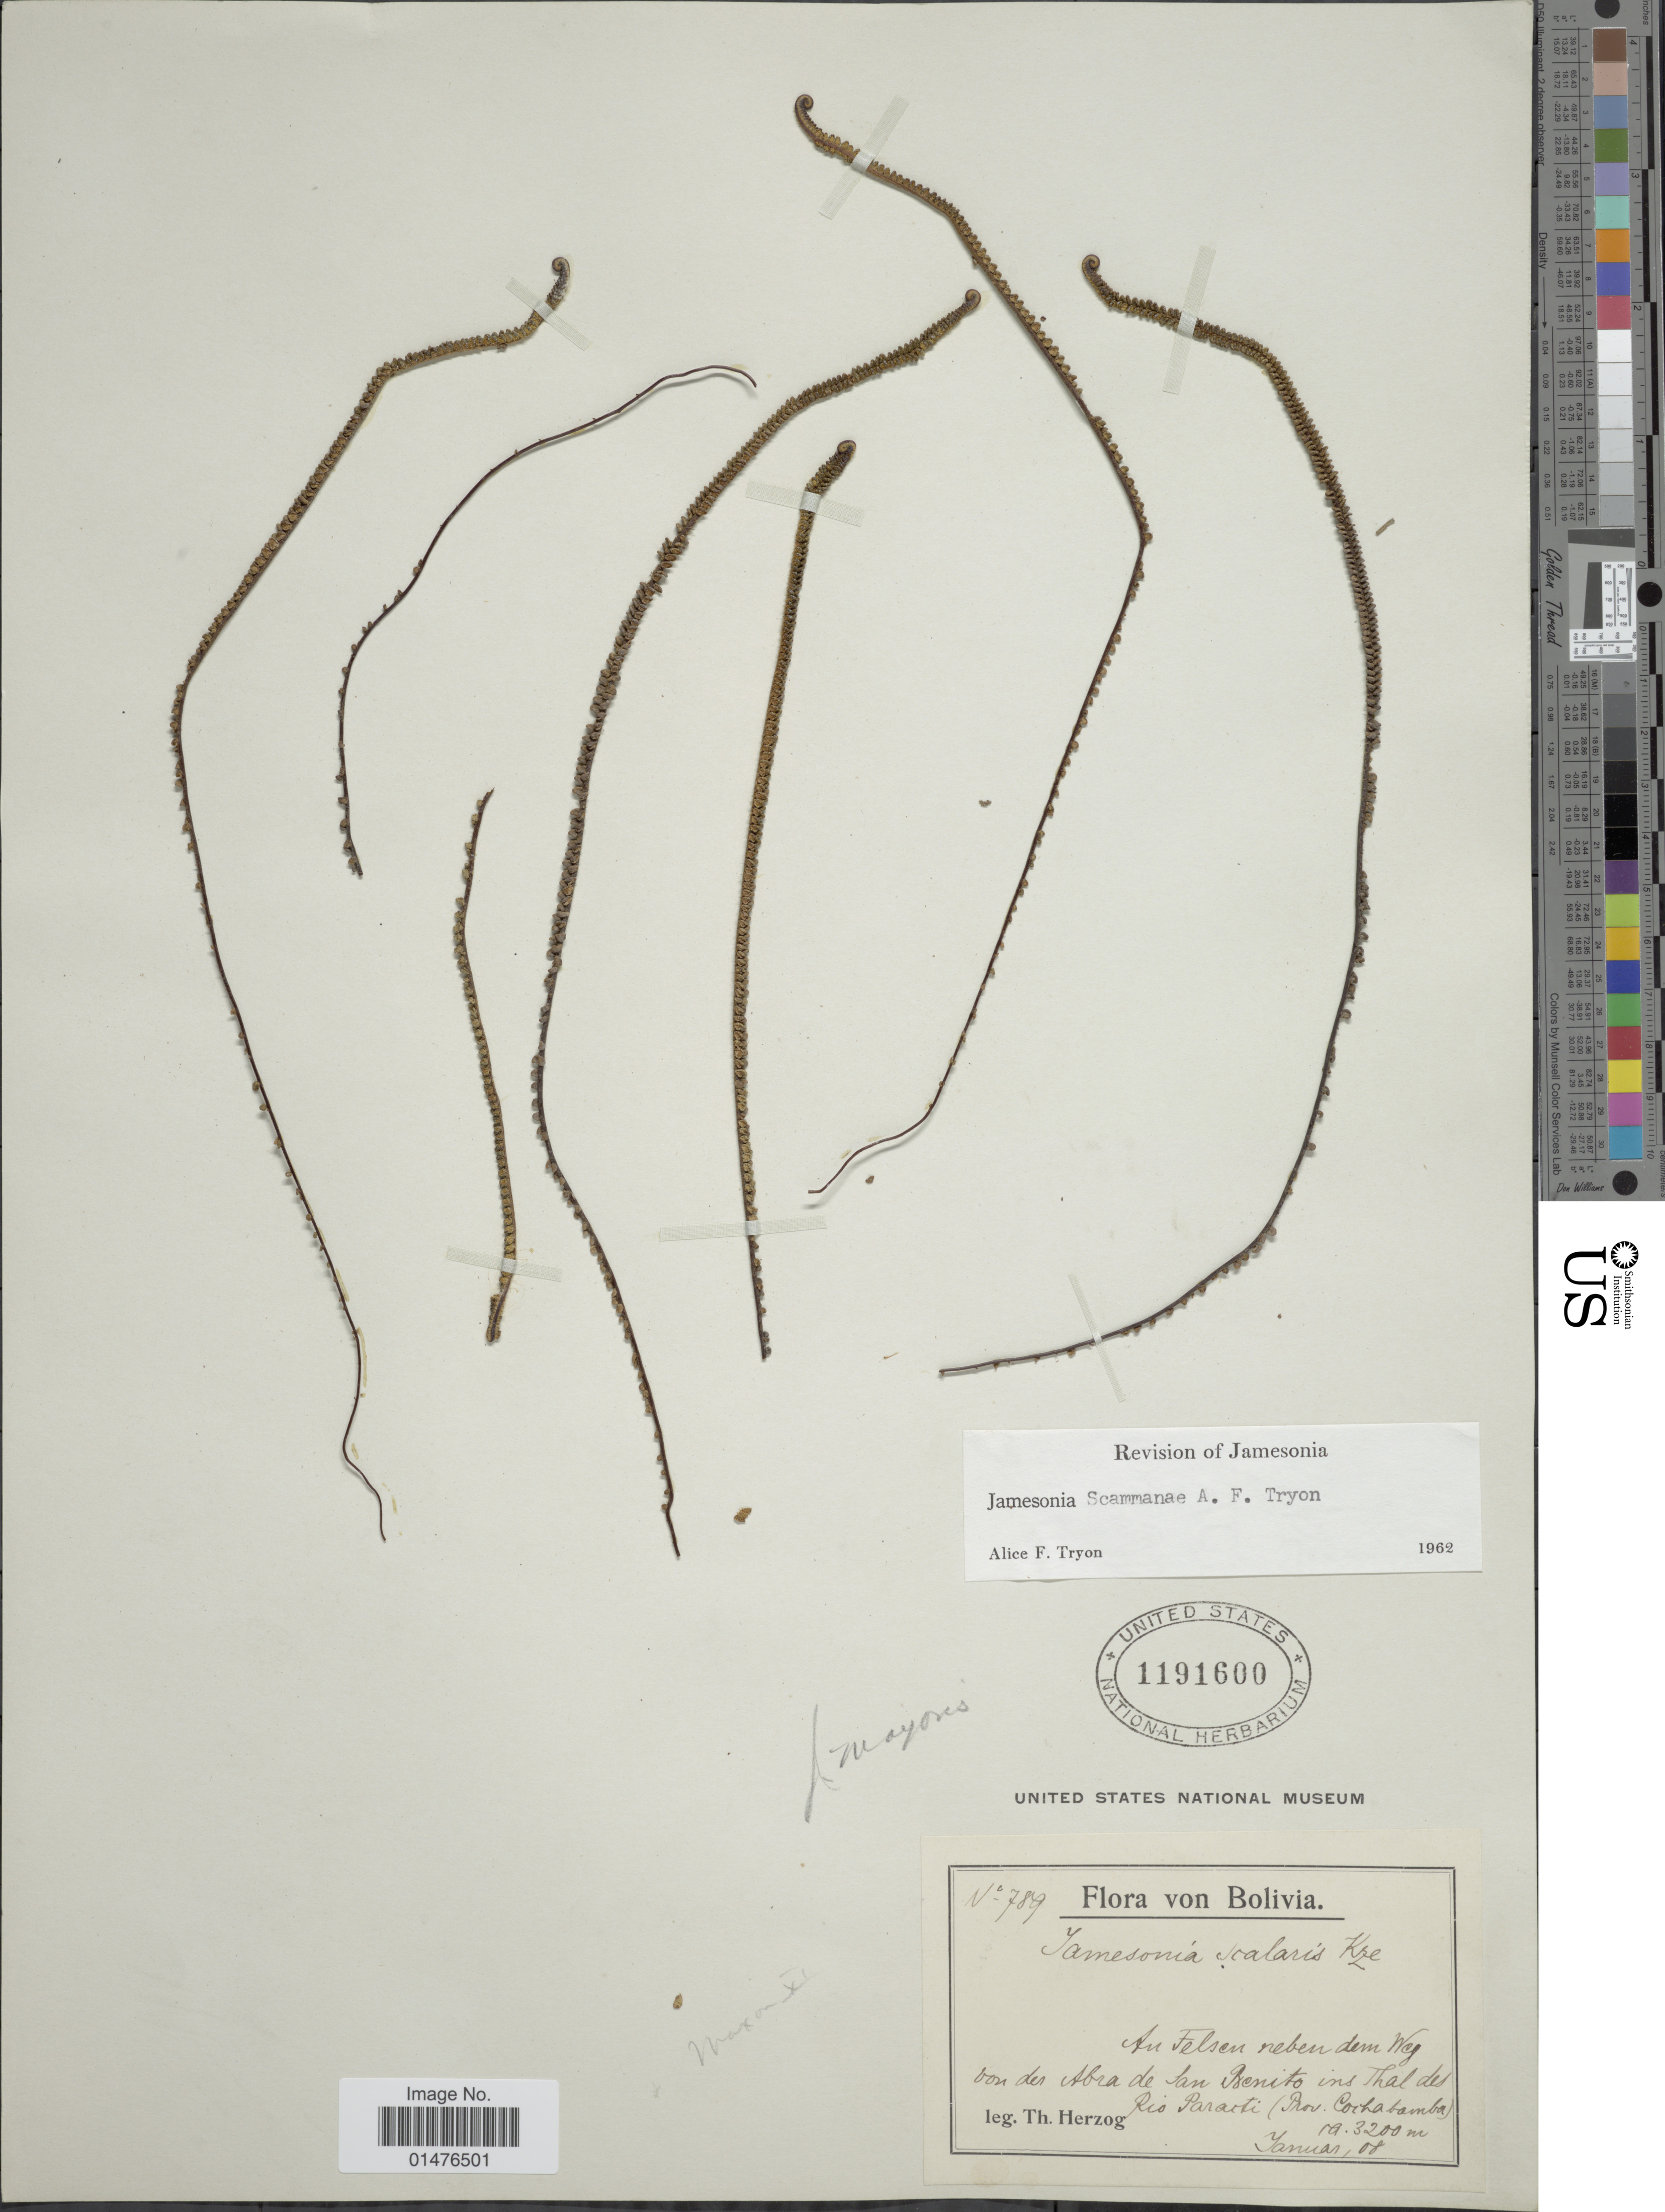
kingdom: Plantae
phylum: Tracheophyta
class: Polypodiopsida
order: Polypodiales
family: Pteridaceae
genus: Jamesonia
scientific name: Jamesonia scammanae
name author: A.F. Tryon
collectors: T. K. J. Herzog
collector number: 789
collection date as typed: Transcribed d/m/y: /1/8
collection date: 1908-01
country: Bolivia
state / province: Cochabamba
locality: An Felsen neben dem Weg von den Abra de San Benito ins Thal des Rio Pararti (Prov. Cochabamba)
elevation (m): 3200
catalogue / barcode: US 1191600